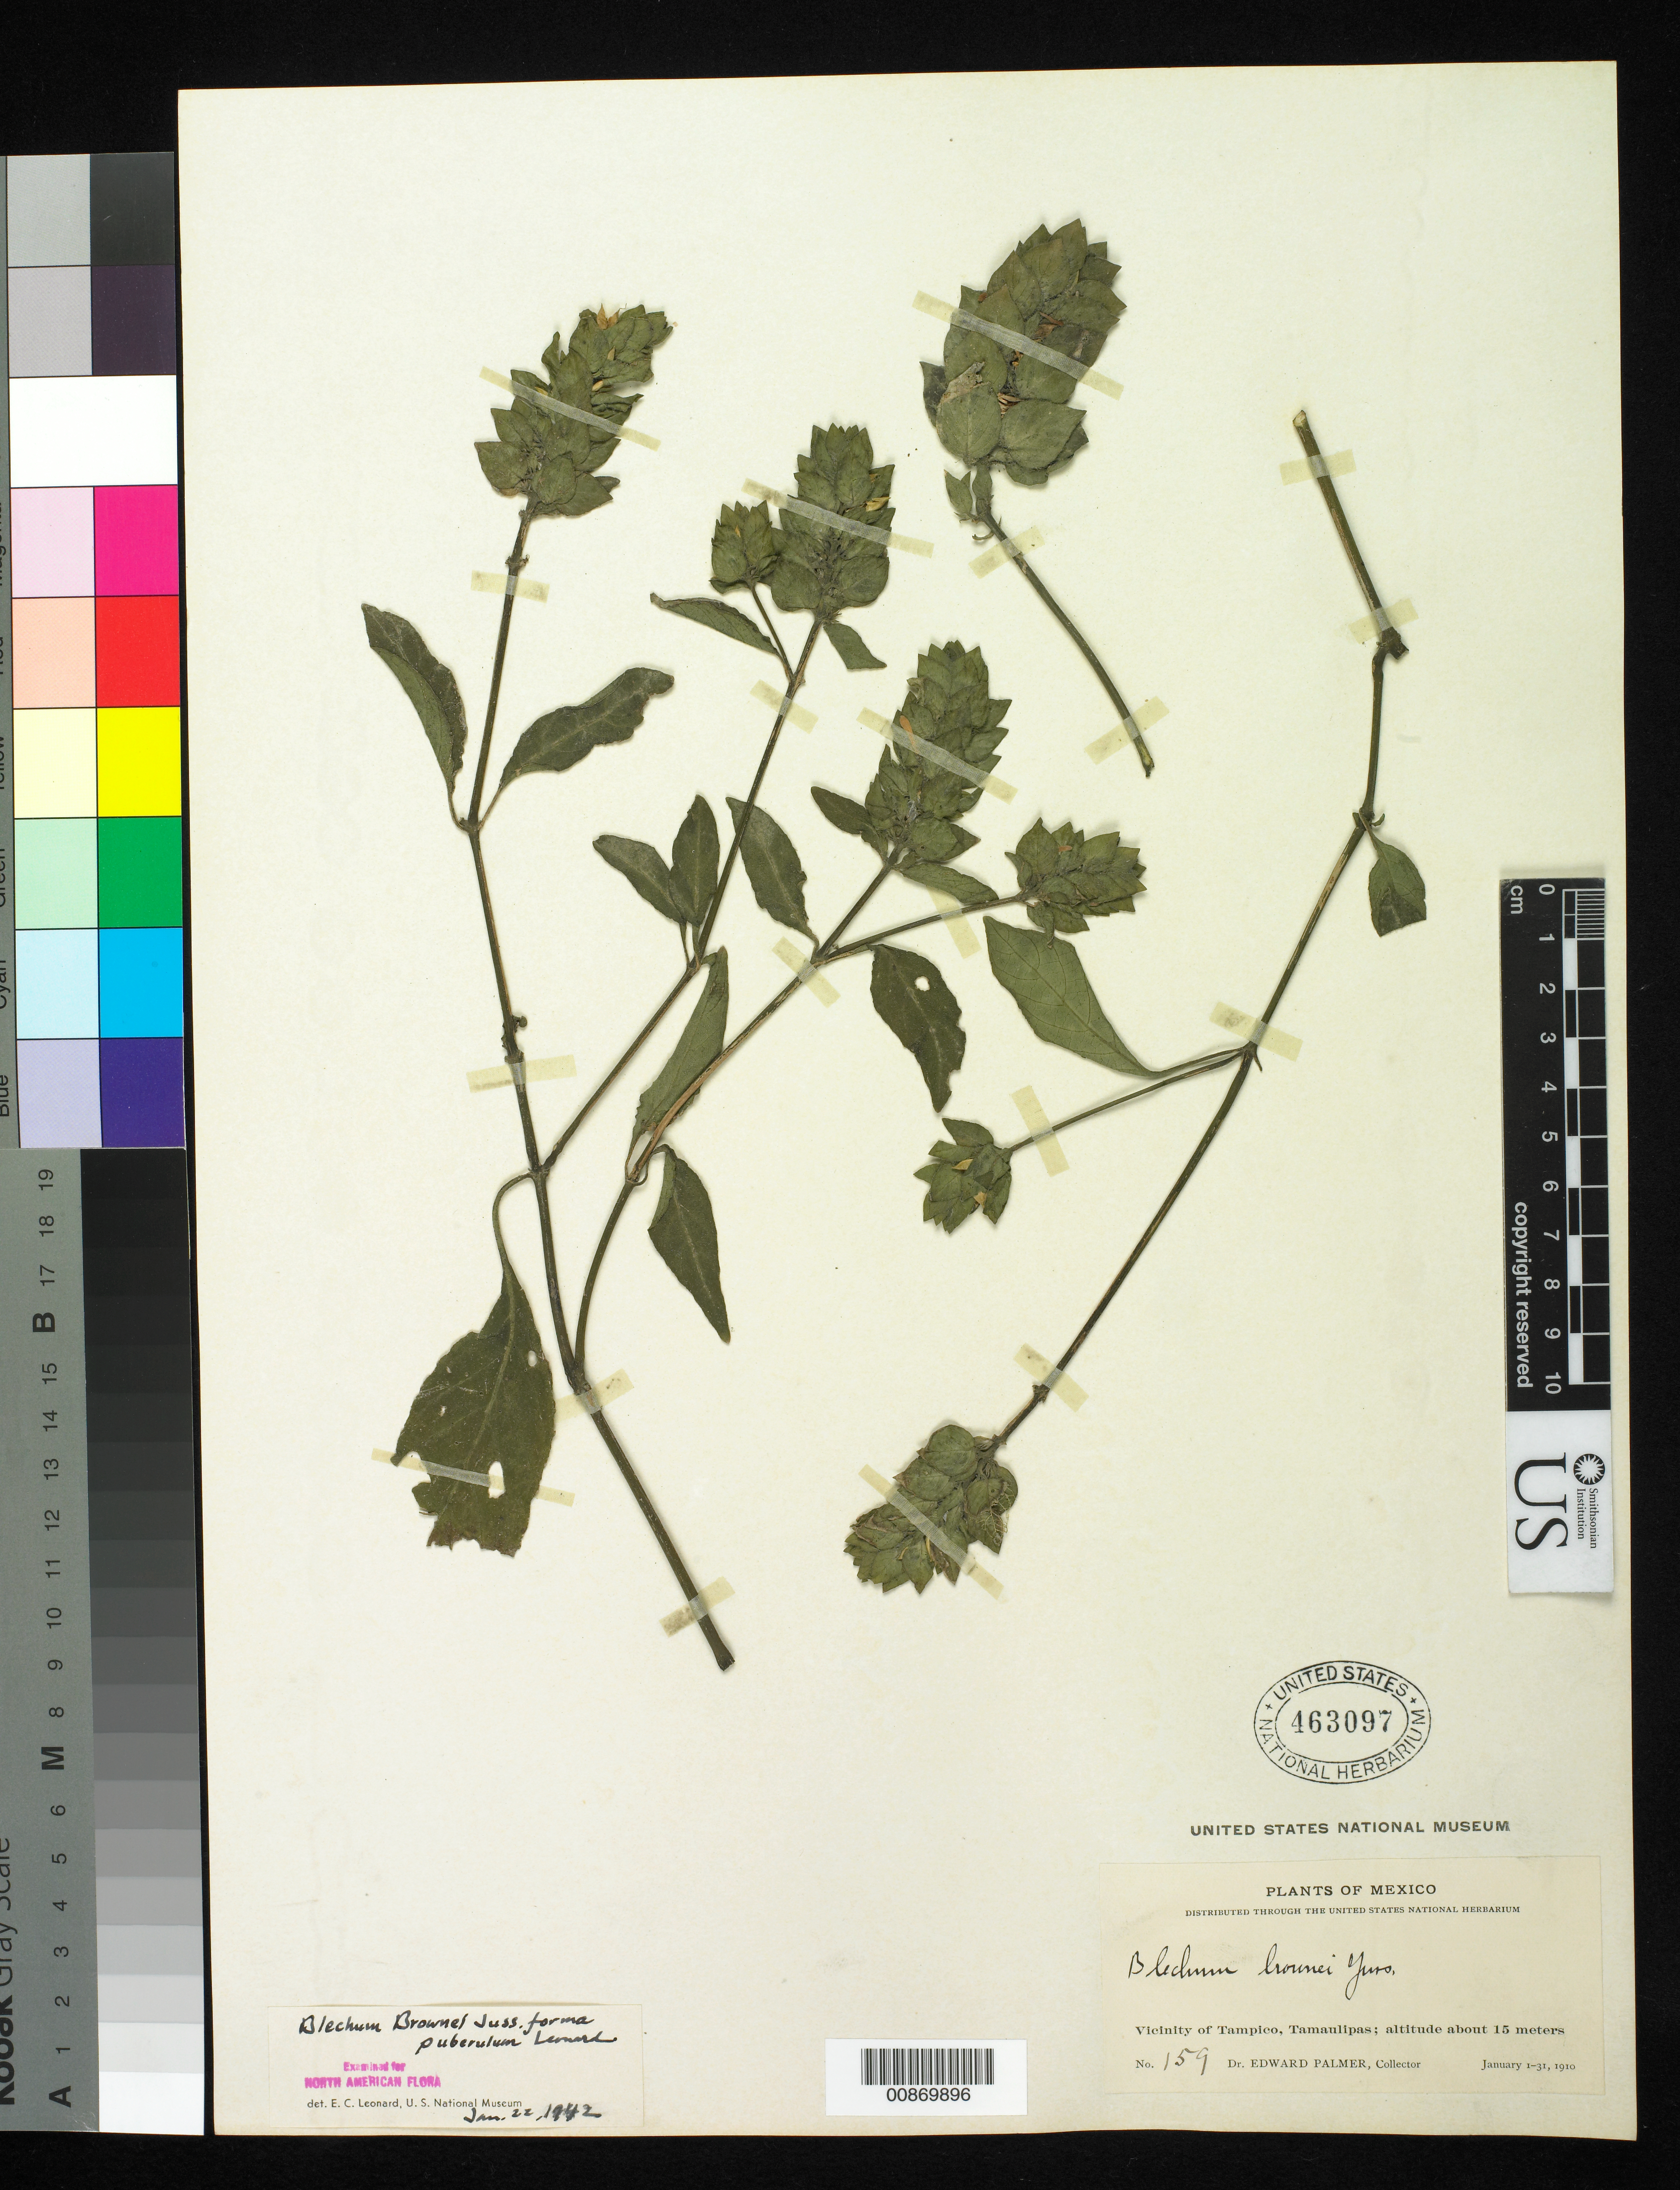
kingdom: Plantae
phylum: Tracheophyta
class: Magnoliopsida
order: Lamiales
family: Acanthaceae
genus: Blechum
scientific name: Blechum brownei f. puberulum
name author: Leonard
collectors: E. Palmer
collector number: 159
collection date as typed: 01 Jan 1910 to 31 Jan 1910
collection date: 1910-01-01/1910-01-31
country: Mexico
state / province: Tamaulipas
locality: Vicinity of Tampico, Tamaulipas.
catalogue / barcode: US 463097